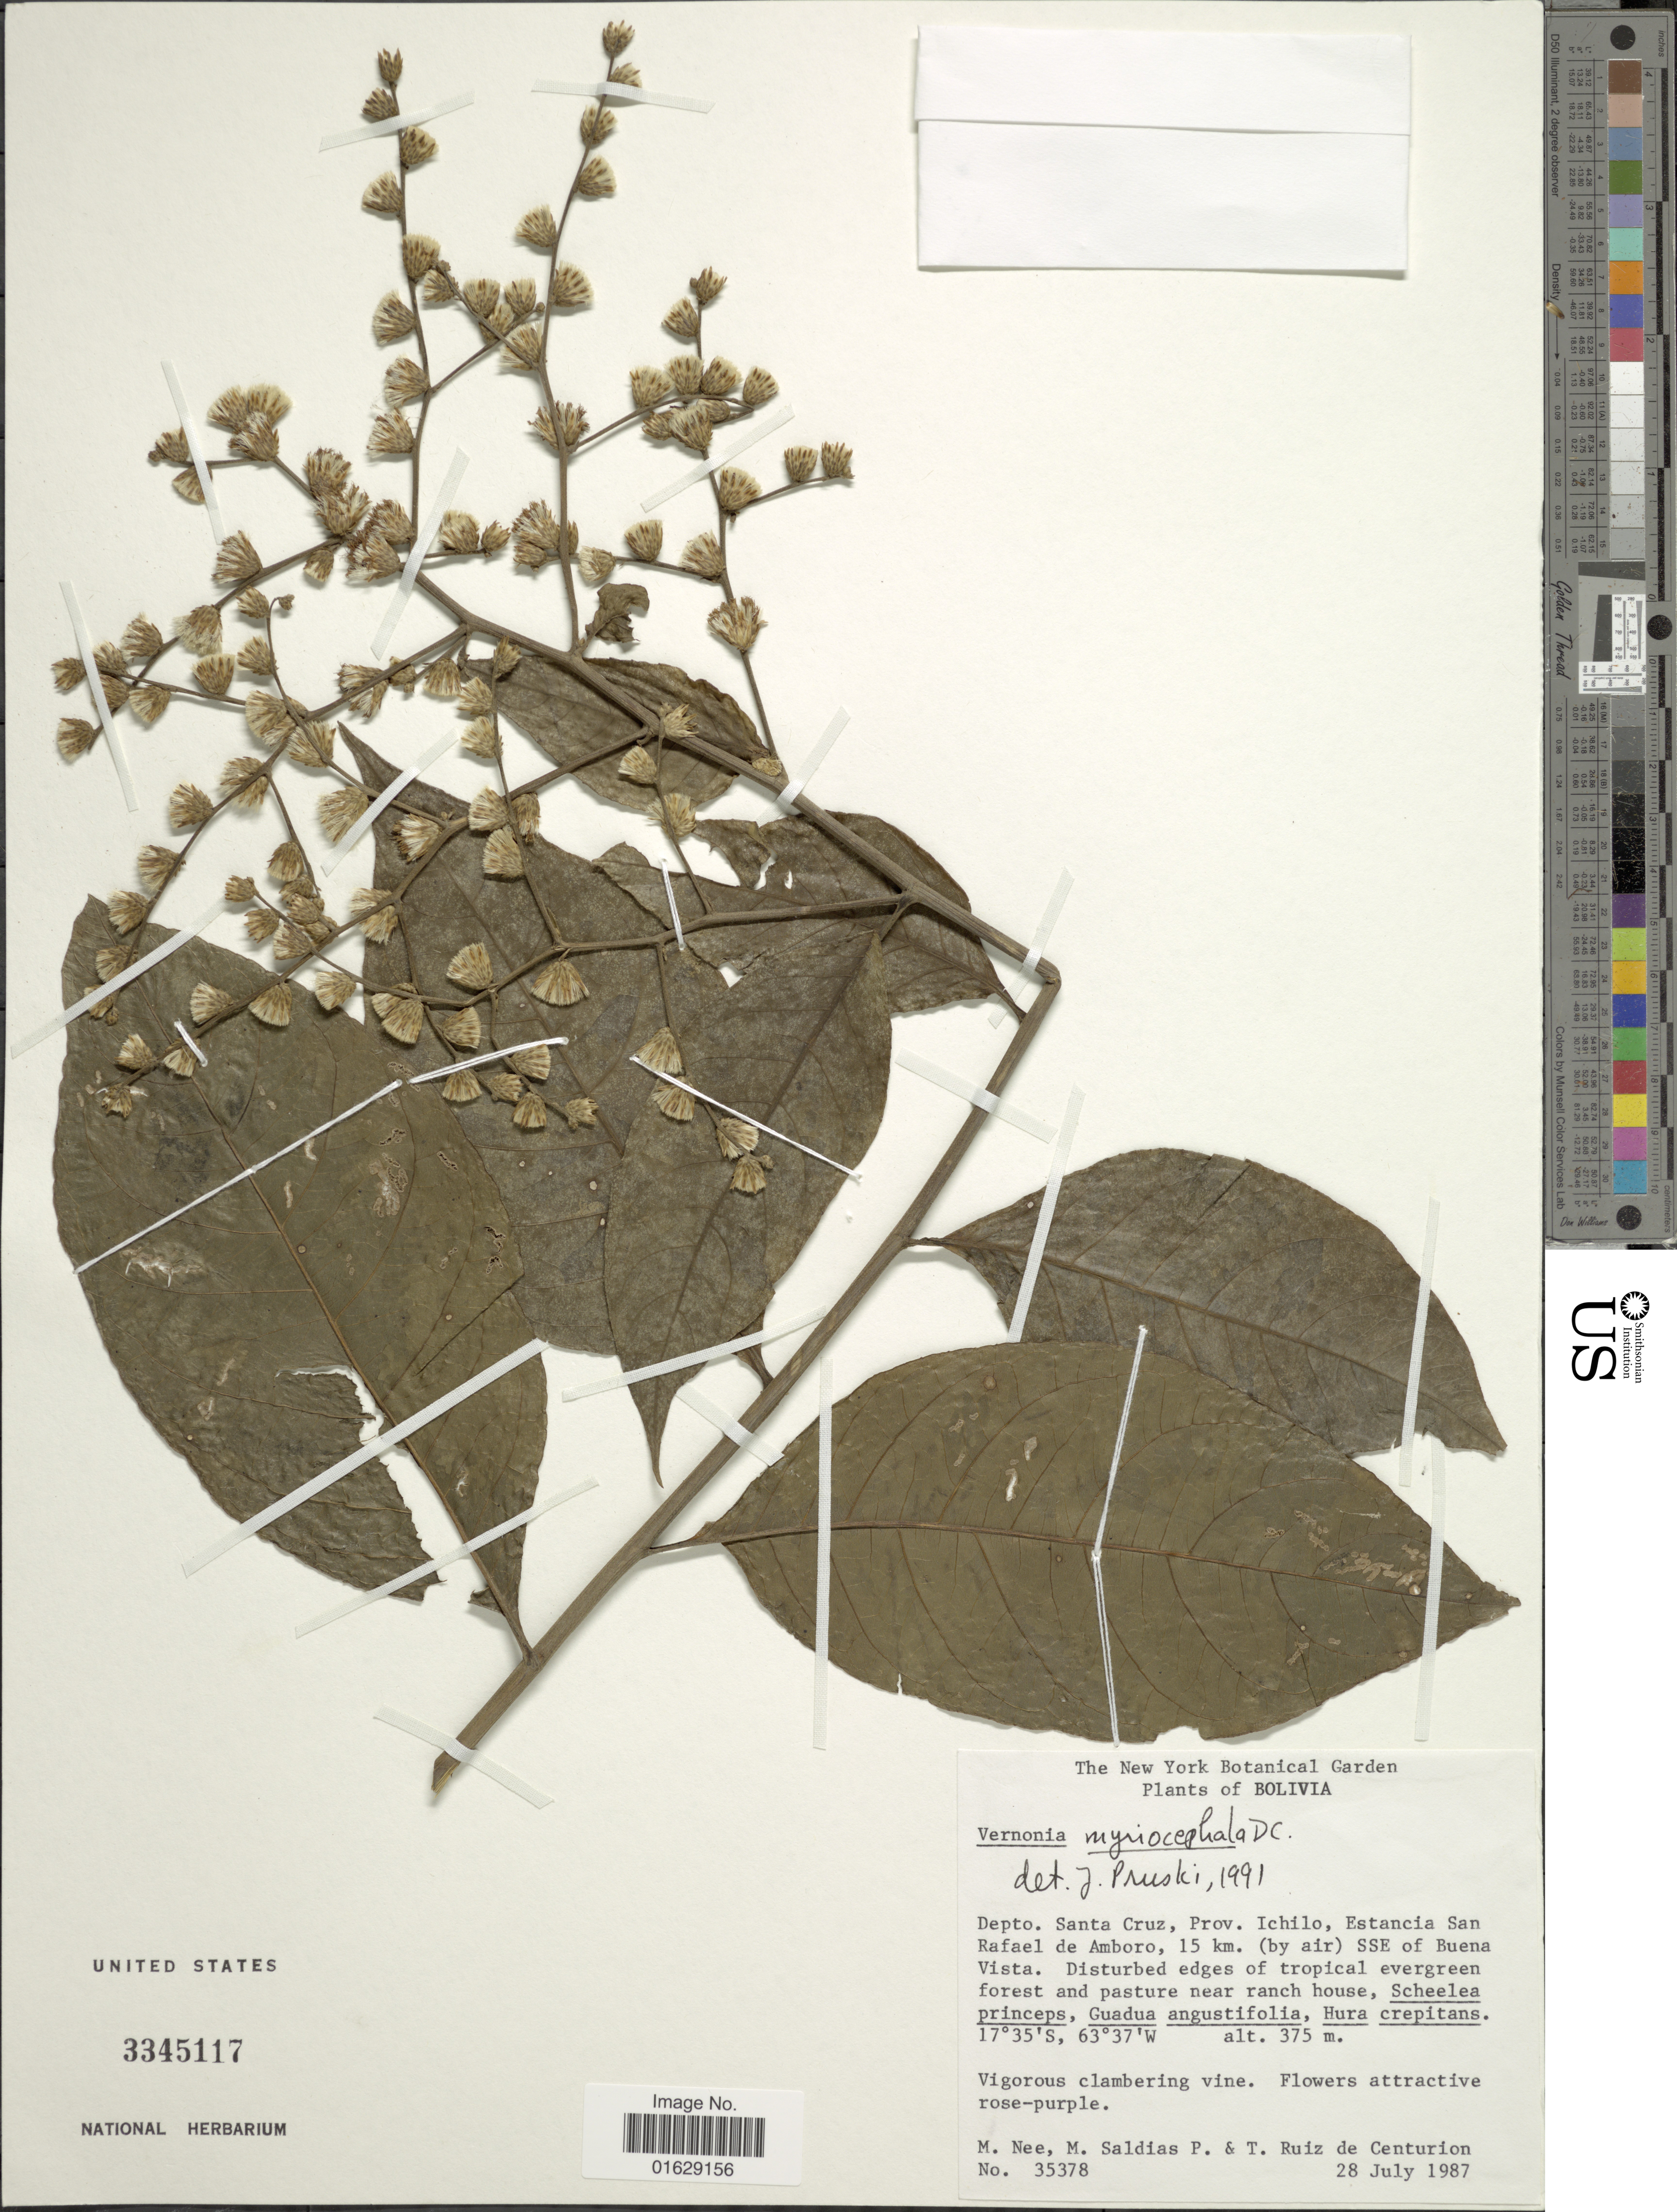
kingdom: Plantae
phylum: Tracheophyta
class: Magnoliopsida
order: Asterales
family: Asteraceae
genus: Lepidaploa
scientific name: Lepidaploa myriocephala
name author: (DC.) H. Rob.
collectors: M. Nee, P. Saldias & T. De Centurion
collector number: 35378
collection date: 1987-07-28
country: Bolivia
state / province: Santa Cruz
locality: Depto. Santa Cruz, Prov. Ichildo, Estancia San Rafael de Amboro, 15 km. (by air) SSe of Buena Vista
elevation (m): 375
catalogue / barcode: US 3345117